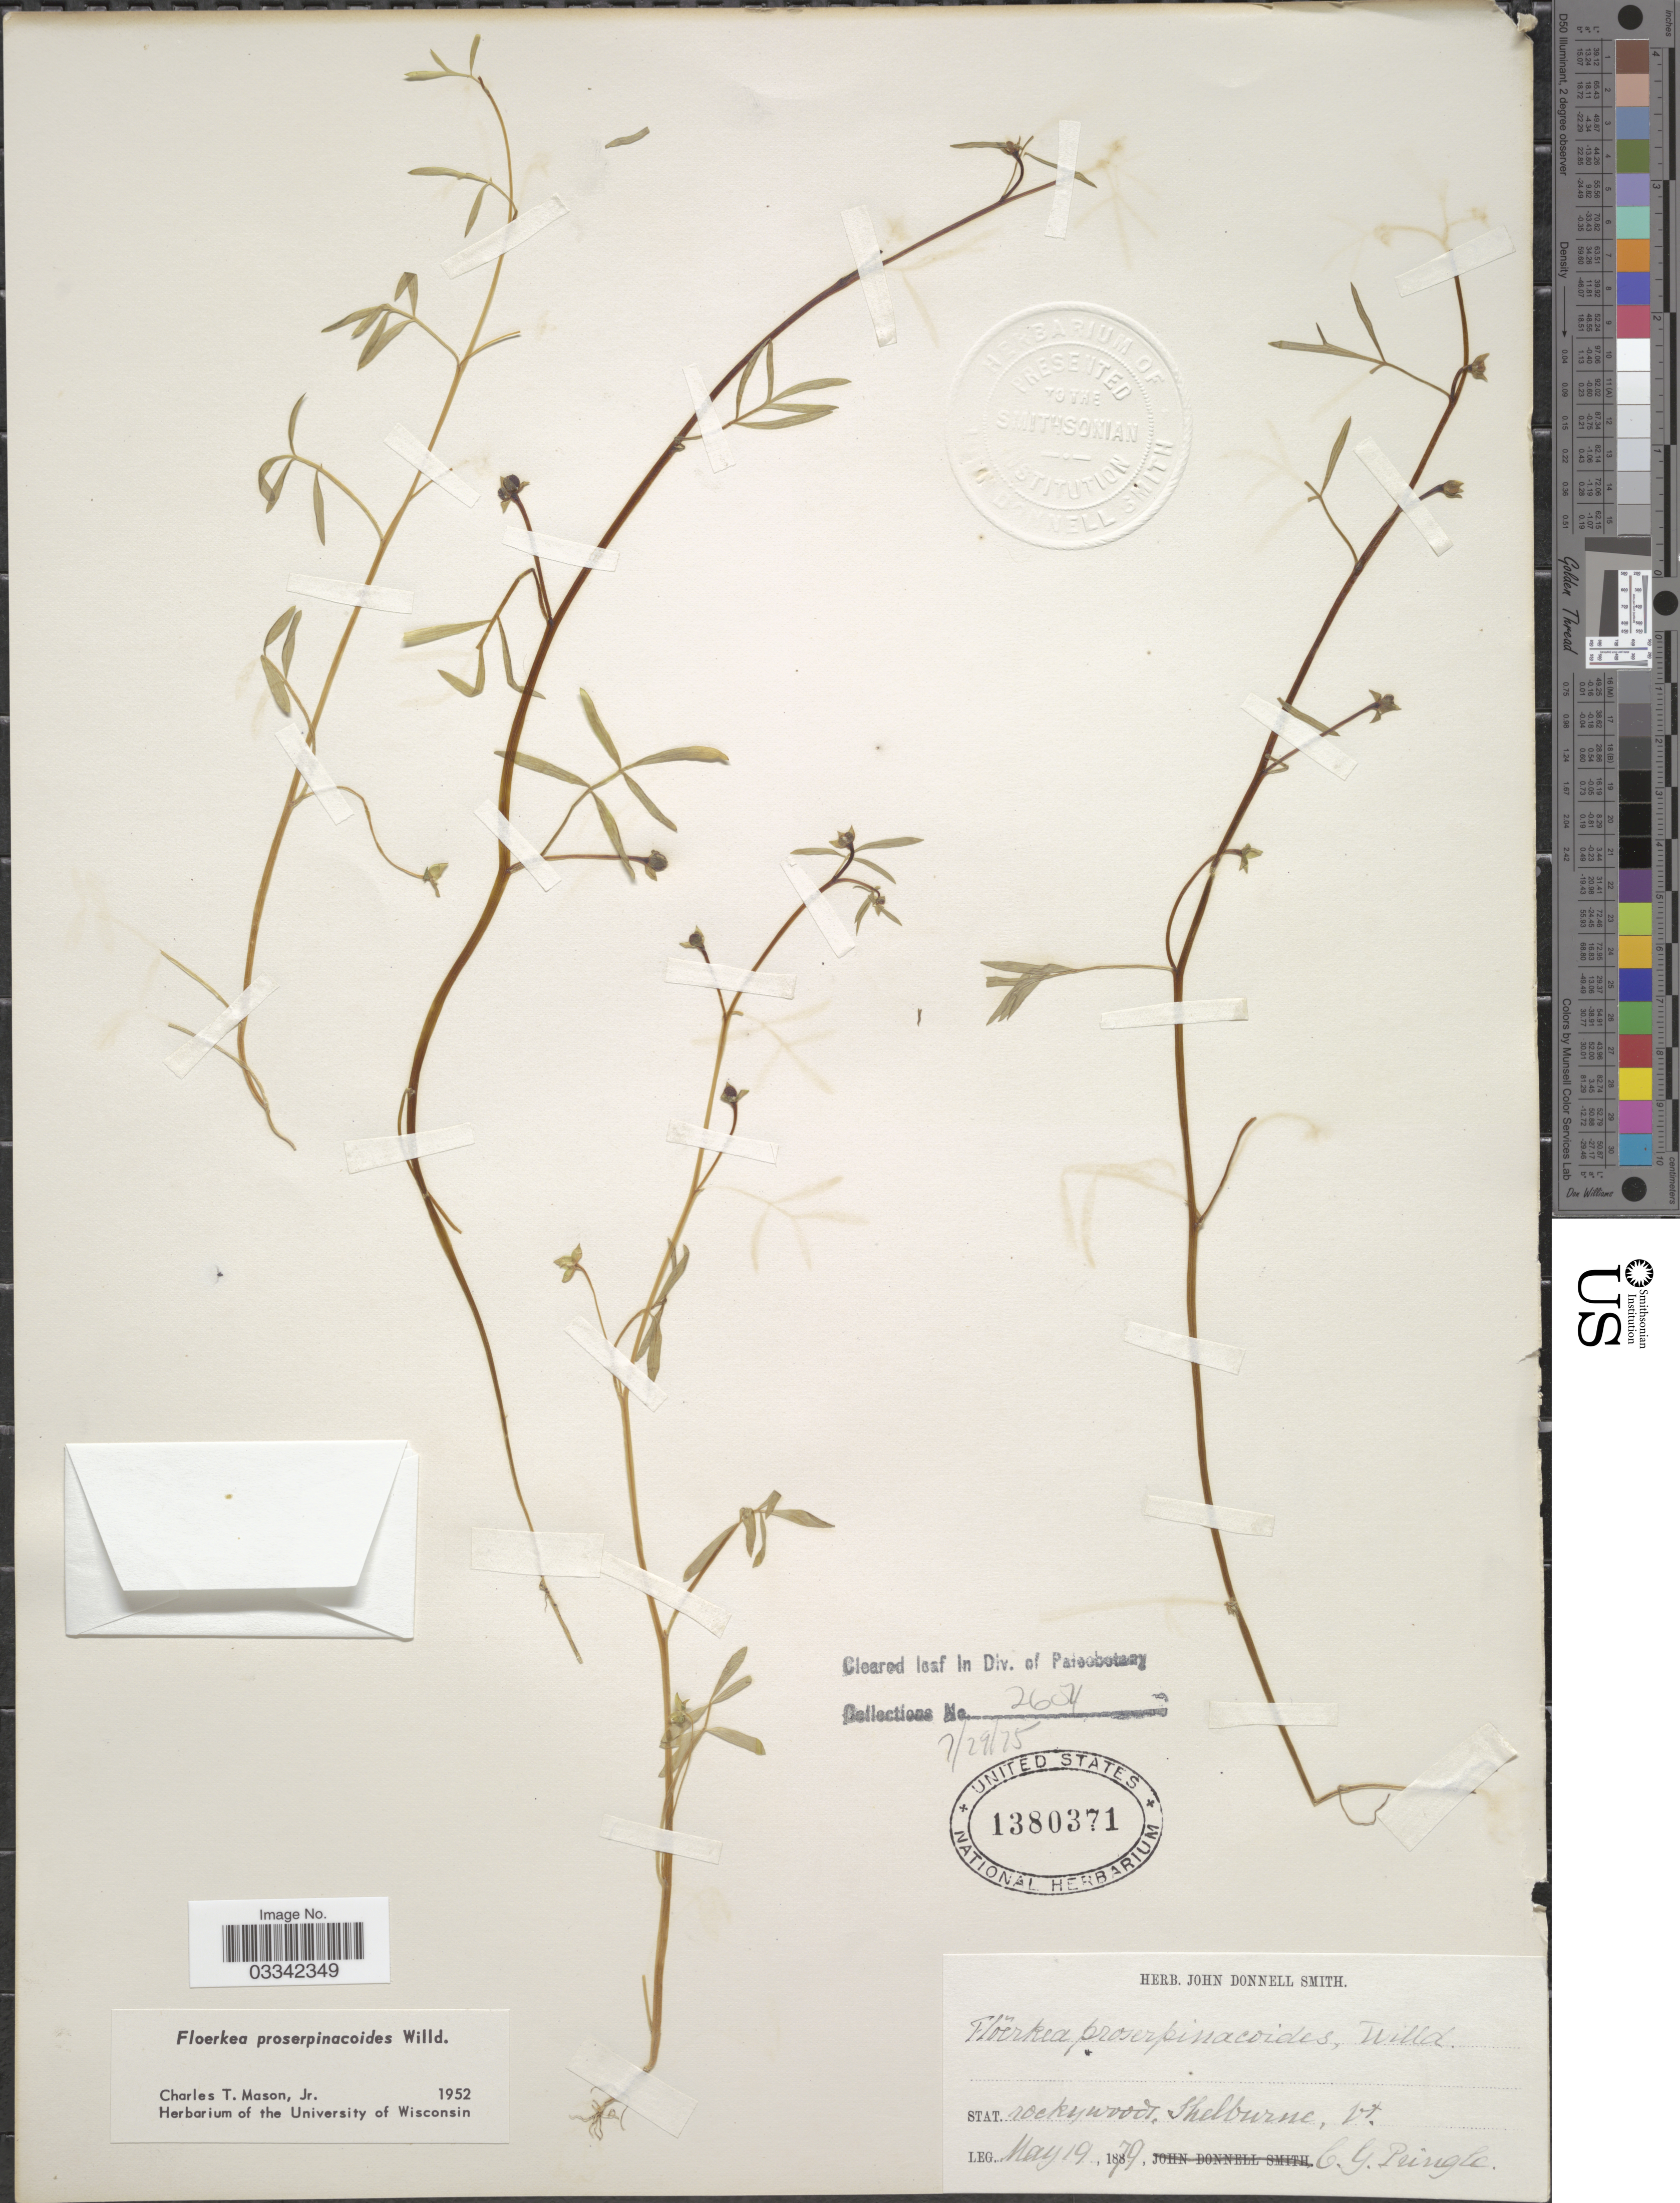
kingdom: Plantae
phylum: Tracheophyta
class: Magnoliopsida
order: Brassicales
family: Limnanthaceae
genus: Floerkea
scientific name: Floerkea proserpinacoides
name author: Willd.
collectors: C. G. Pringle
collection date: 1879-05-19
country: United States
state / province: Vermont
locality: Stat. Shelburne.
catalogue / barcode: US 1380371